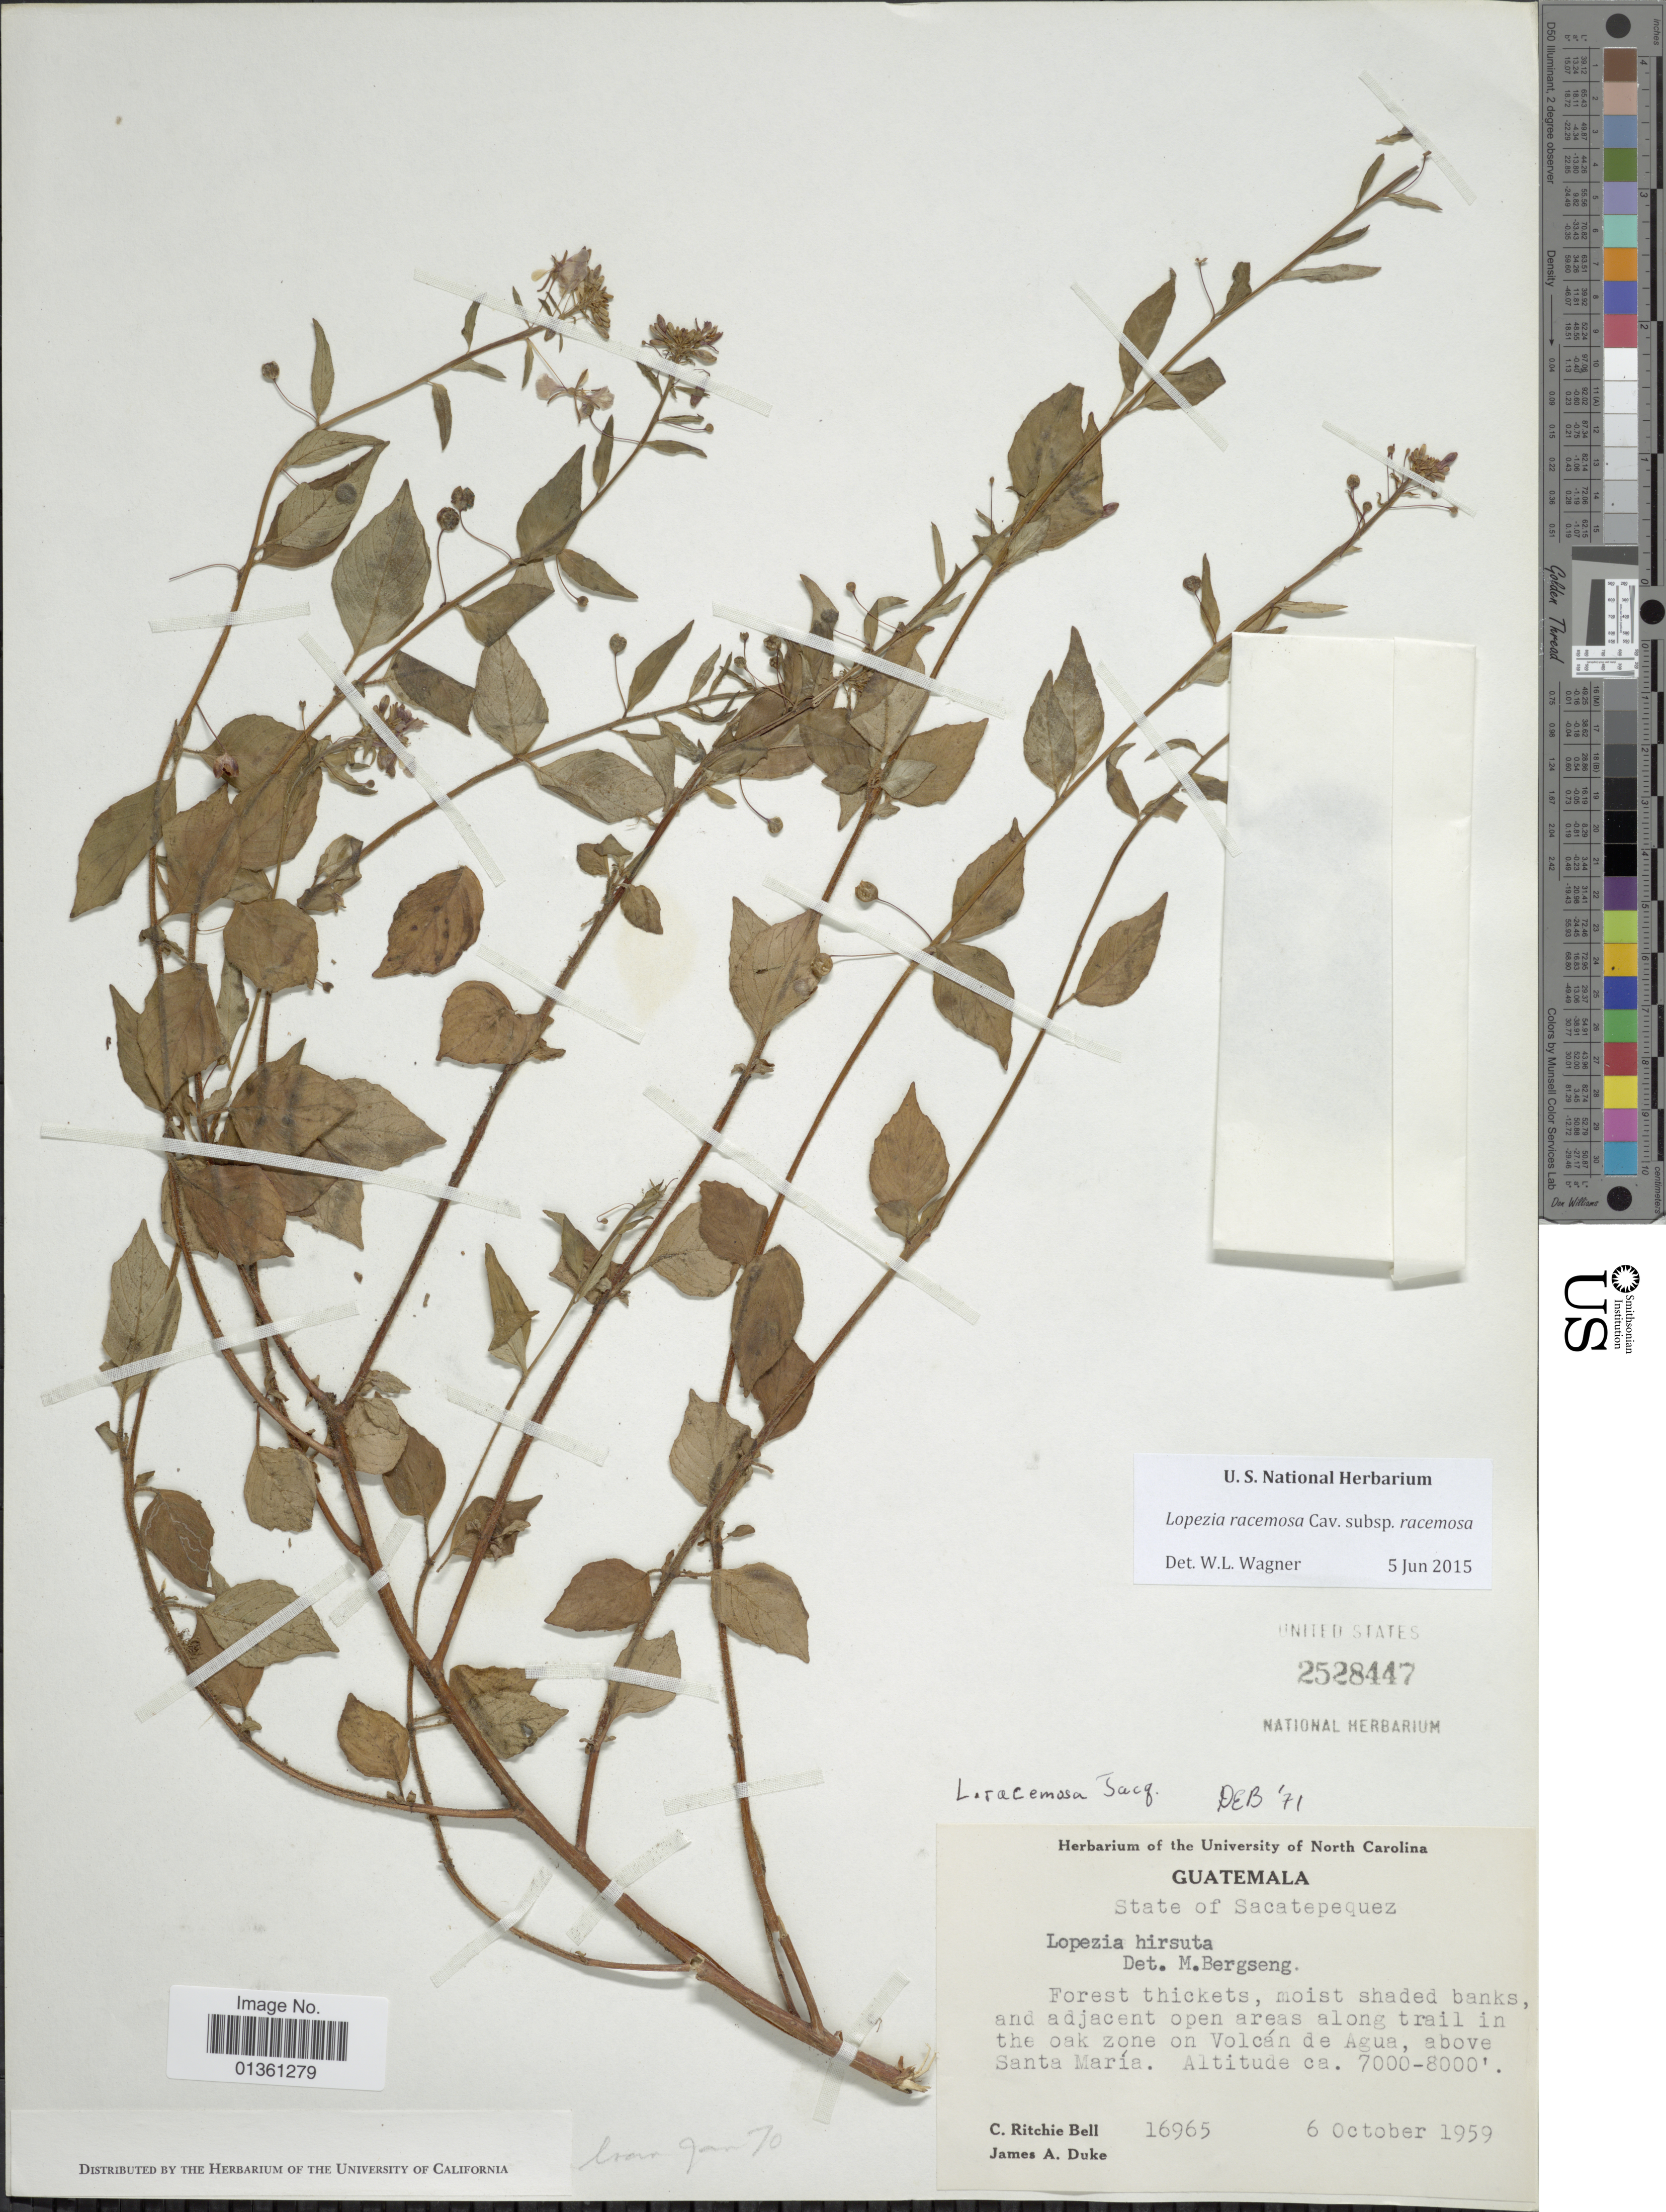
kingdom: Plantae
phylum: Tracheophyta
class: Magnoliopsida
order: Myrtales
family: Onagraceae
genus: Lopezia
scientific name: Lopezia racemosa subsp. racemosa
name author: Cav.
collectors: C. R. Bell & J. A. Duke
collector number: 16965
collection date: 1959-10-06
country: Guatemala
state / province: Sacatepéquez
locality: Along trail in the oak zone oon Volcán de Agua, above Santa María.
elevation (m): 2134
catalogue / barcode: US 2528447